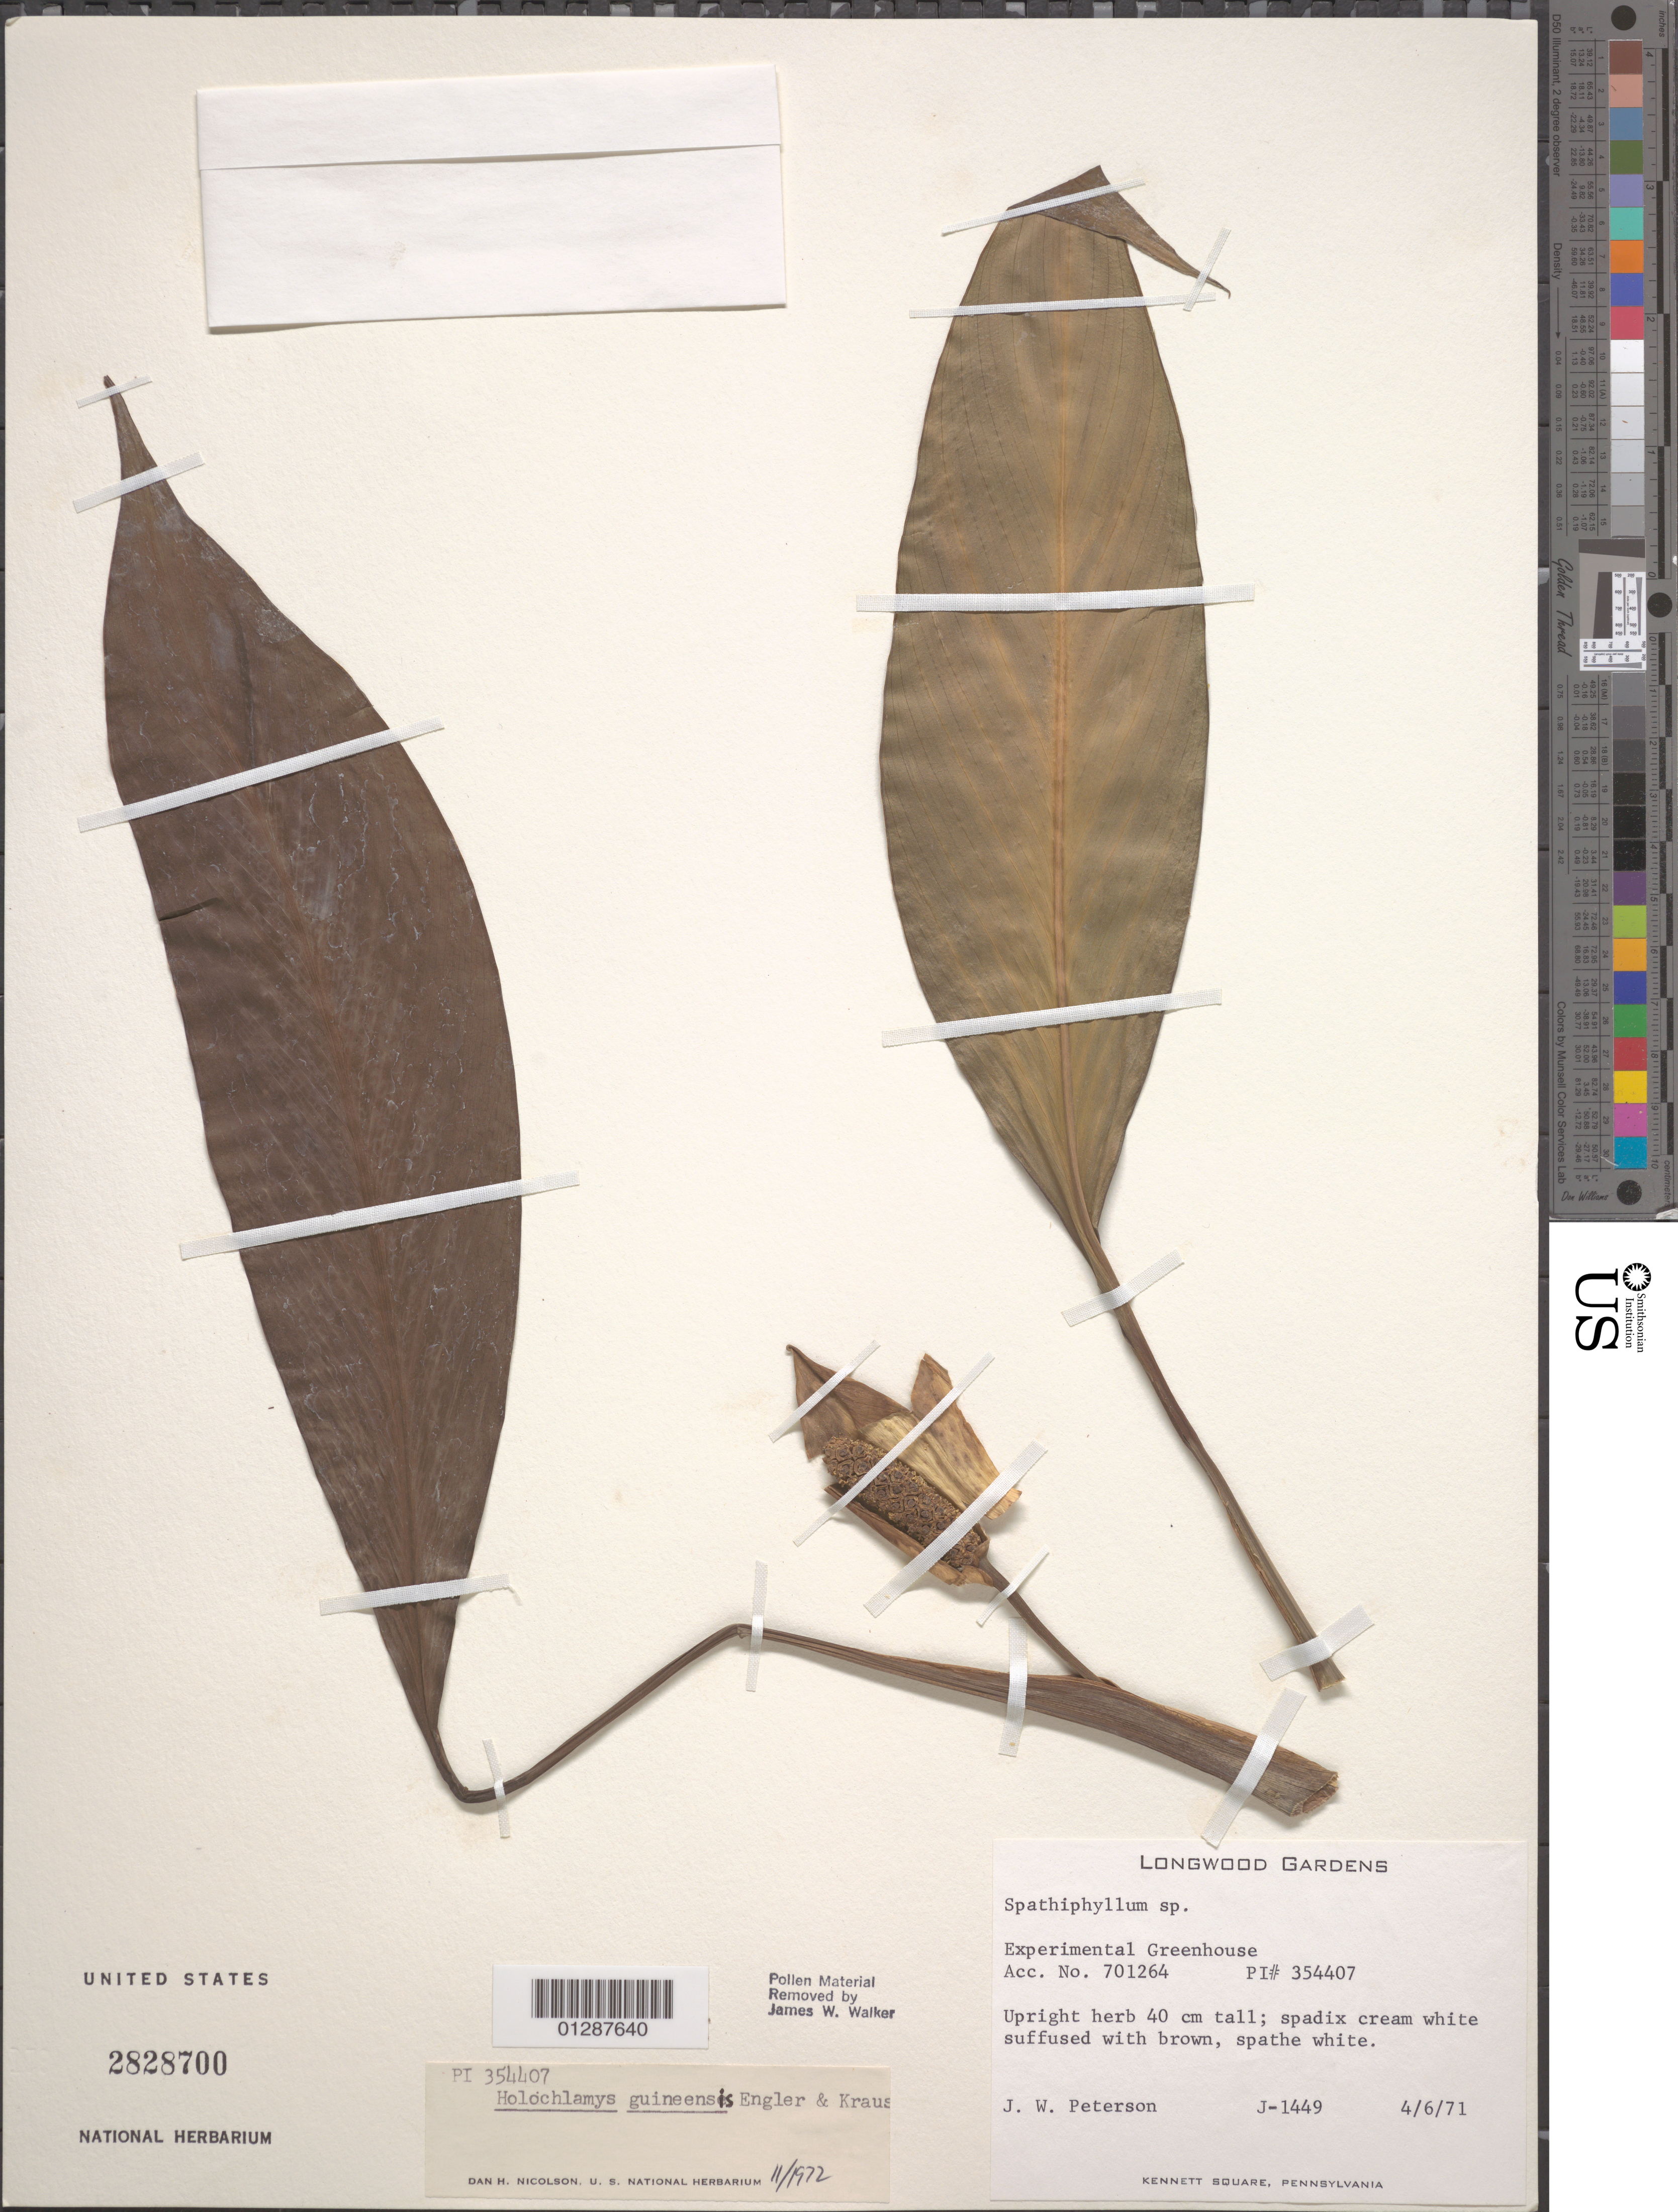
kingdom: Plantae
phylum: Tracheophyta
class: Liliopsida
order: Alismatales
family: Araceae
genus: Holochlamys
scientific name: Holochlamys beccarii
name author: Engl.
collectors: J.W. Peterson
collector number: J-1449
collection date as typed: Transcribed d/m/y: 6/4/71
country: United States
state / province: Pennsylvania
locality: Longwood Gardens. Experimental Greenhouse. Kennett Square.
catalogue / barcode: US 2828700